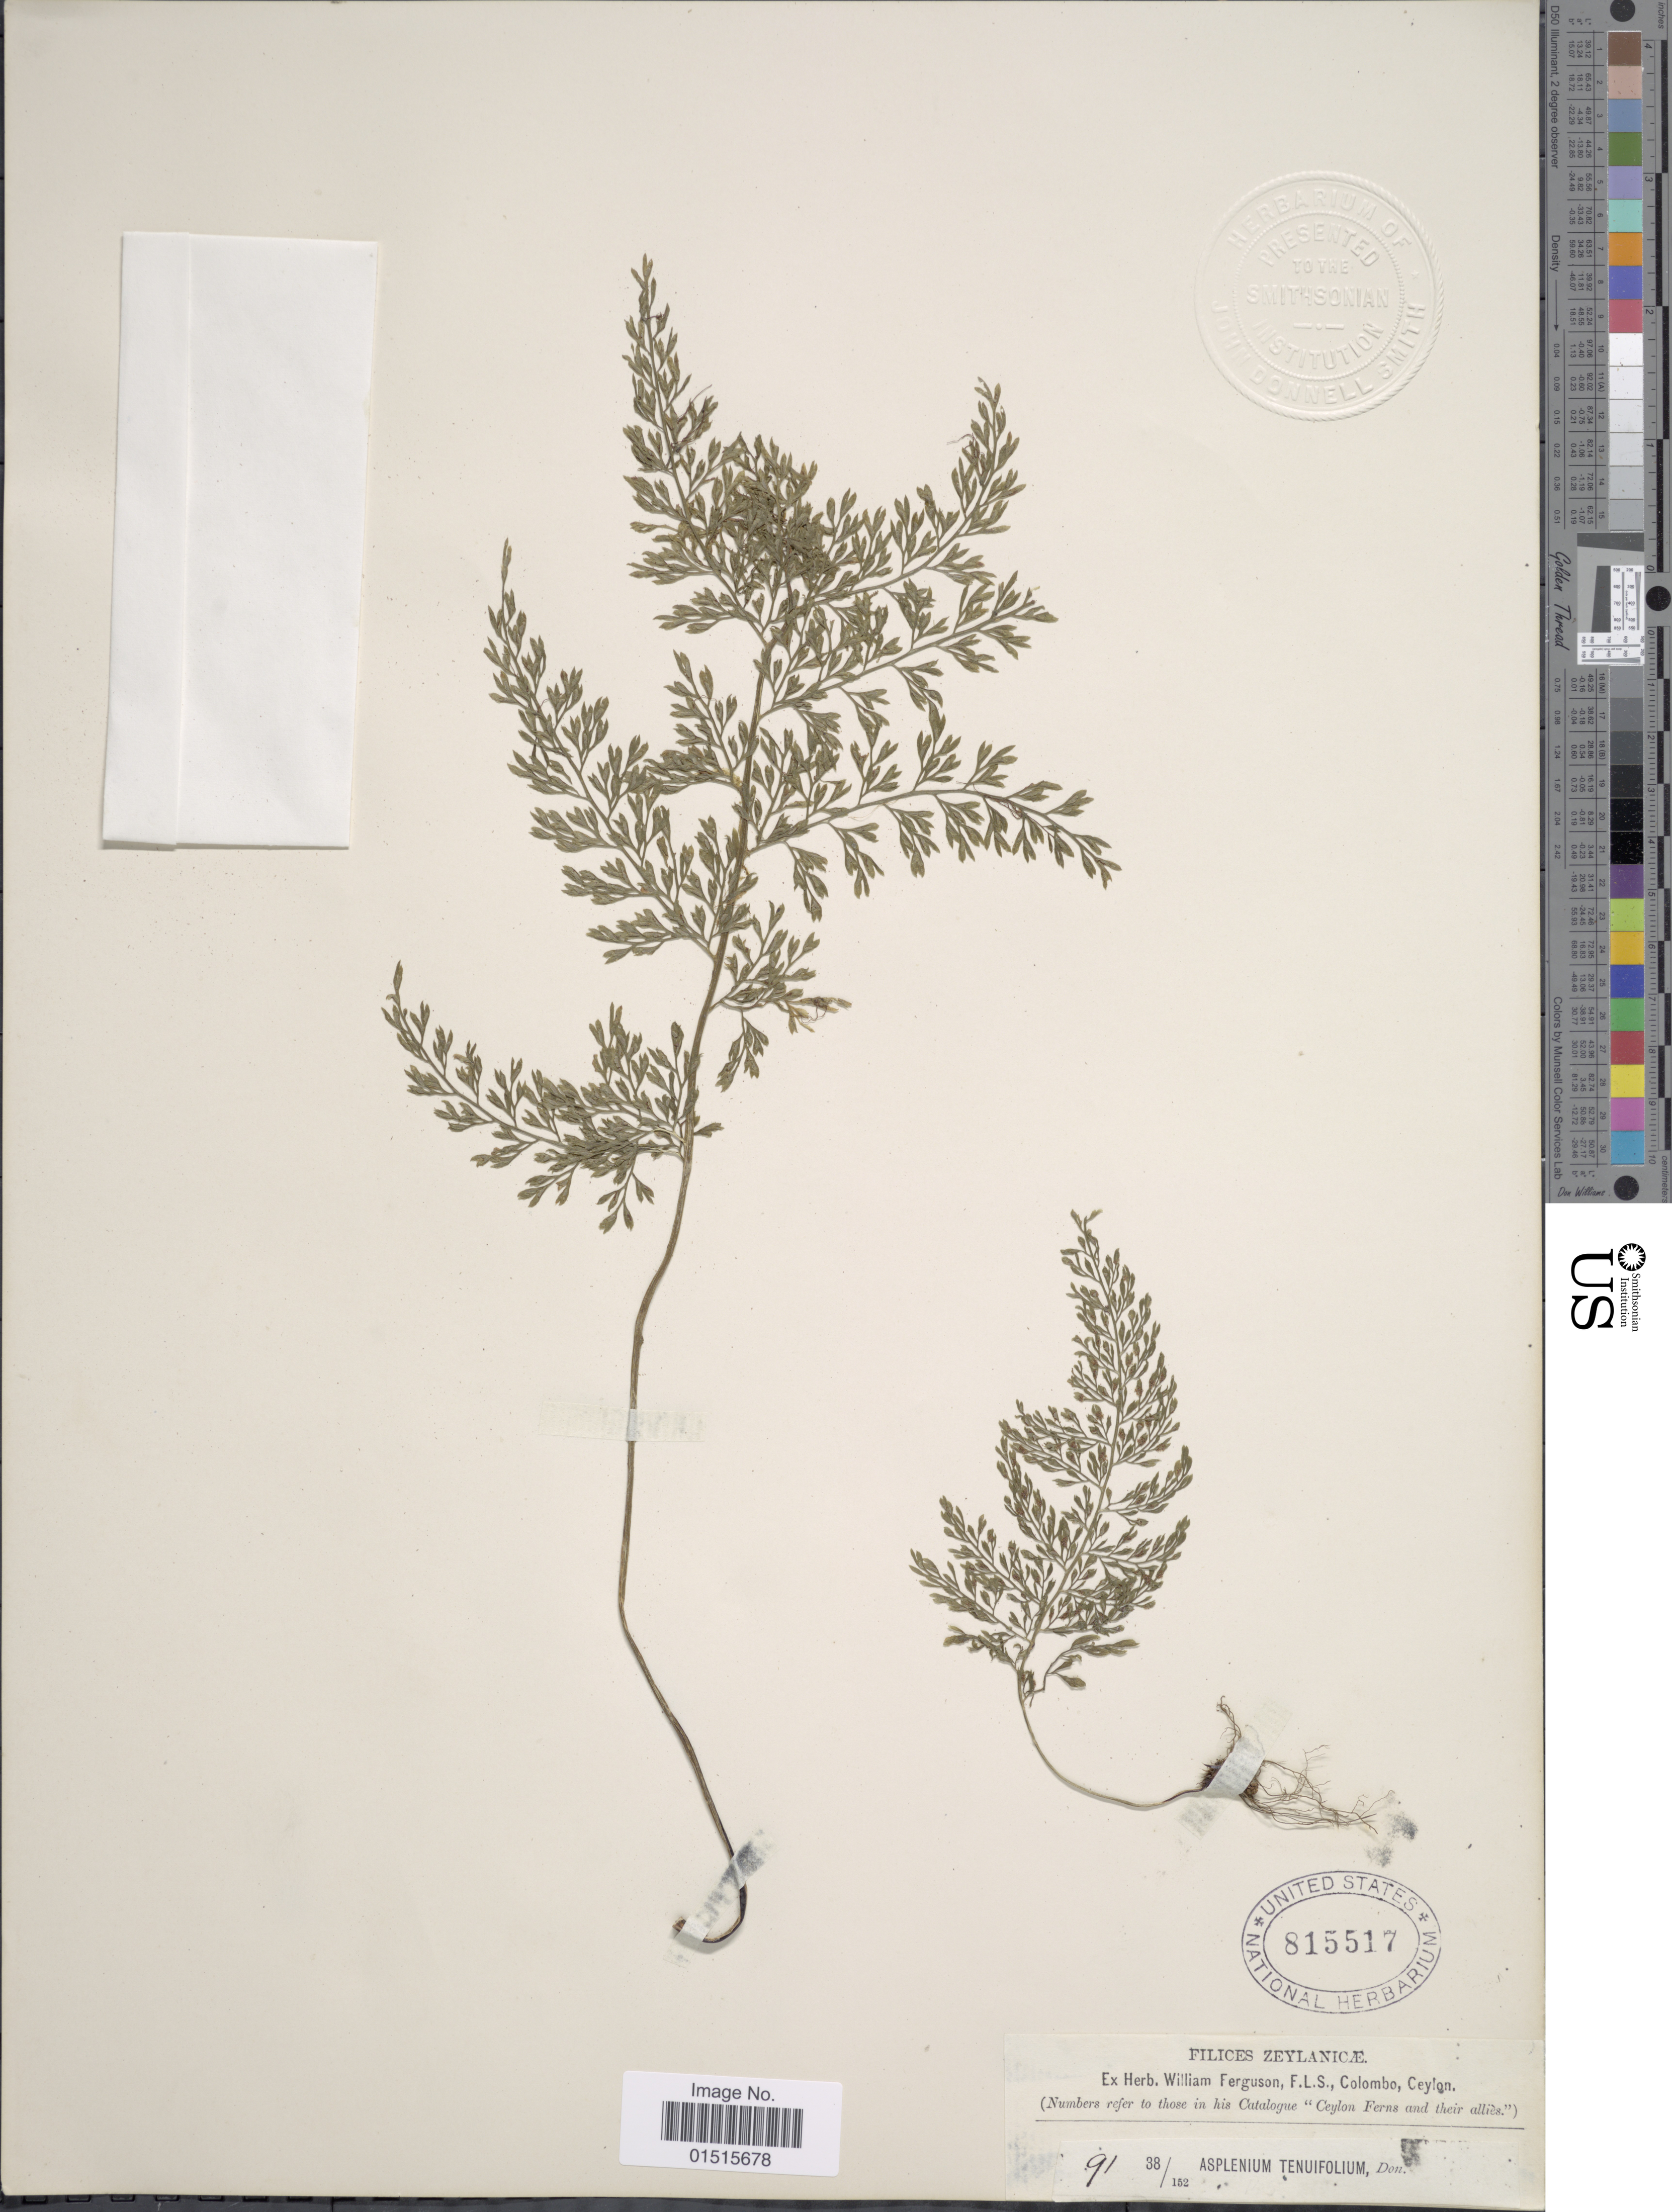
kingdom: Plantae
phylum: Tracheophyta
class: Polypodiopsida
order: Polypodiales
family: Aspleniaceae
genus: Asplenium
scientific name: Asplenium tenuifolium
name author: D. Don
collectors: ex herb. W. Ferguson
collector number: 91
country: Sri Lanka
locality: Ceylon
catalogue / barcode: US 815517